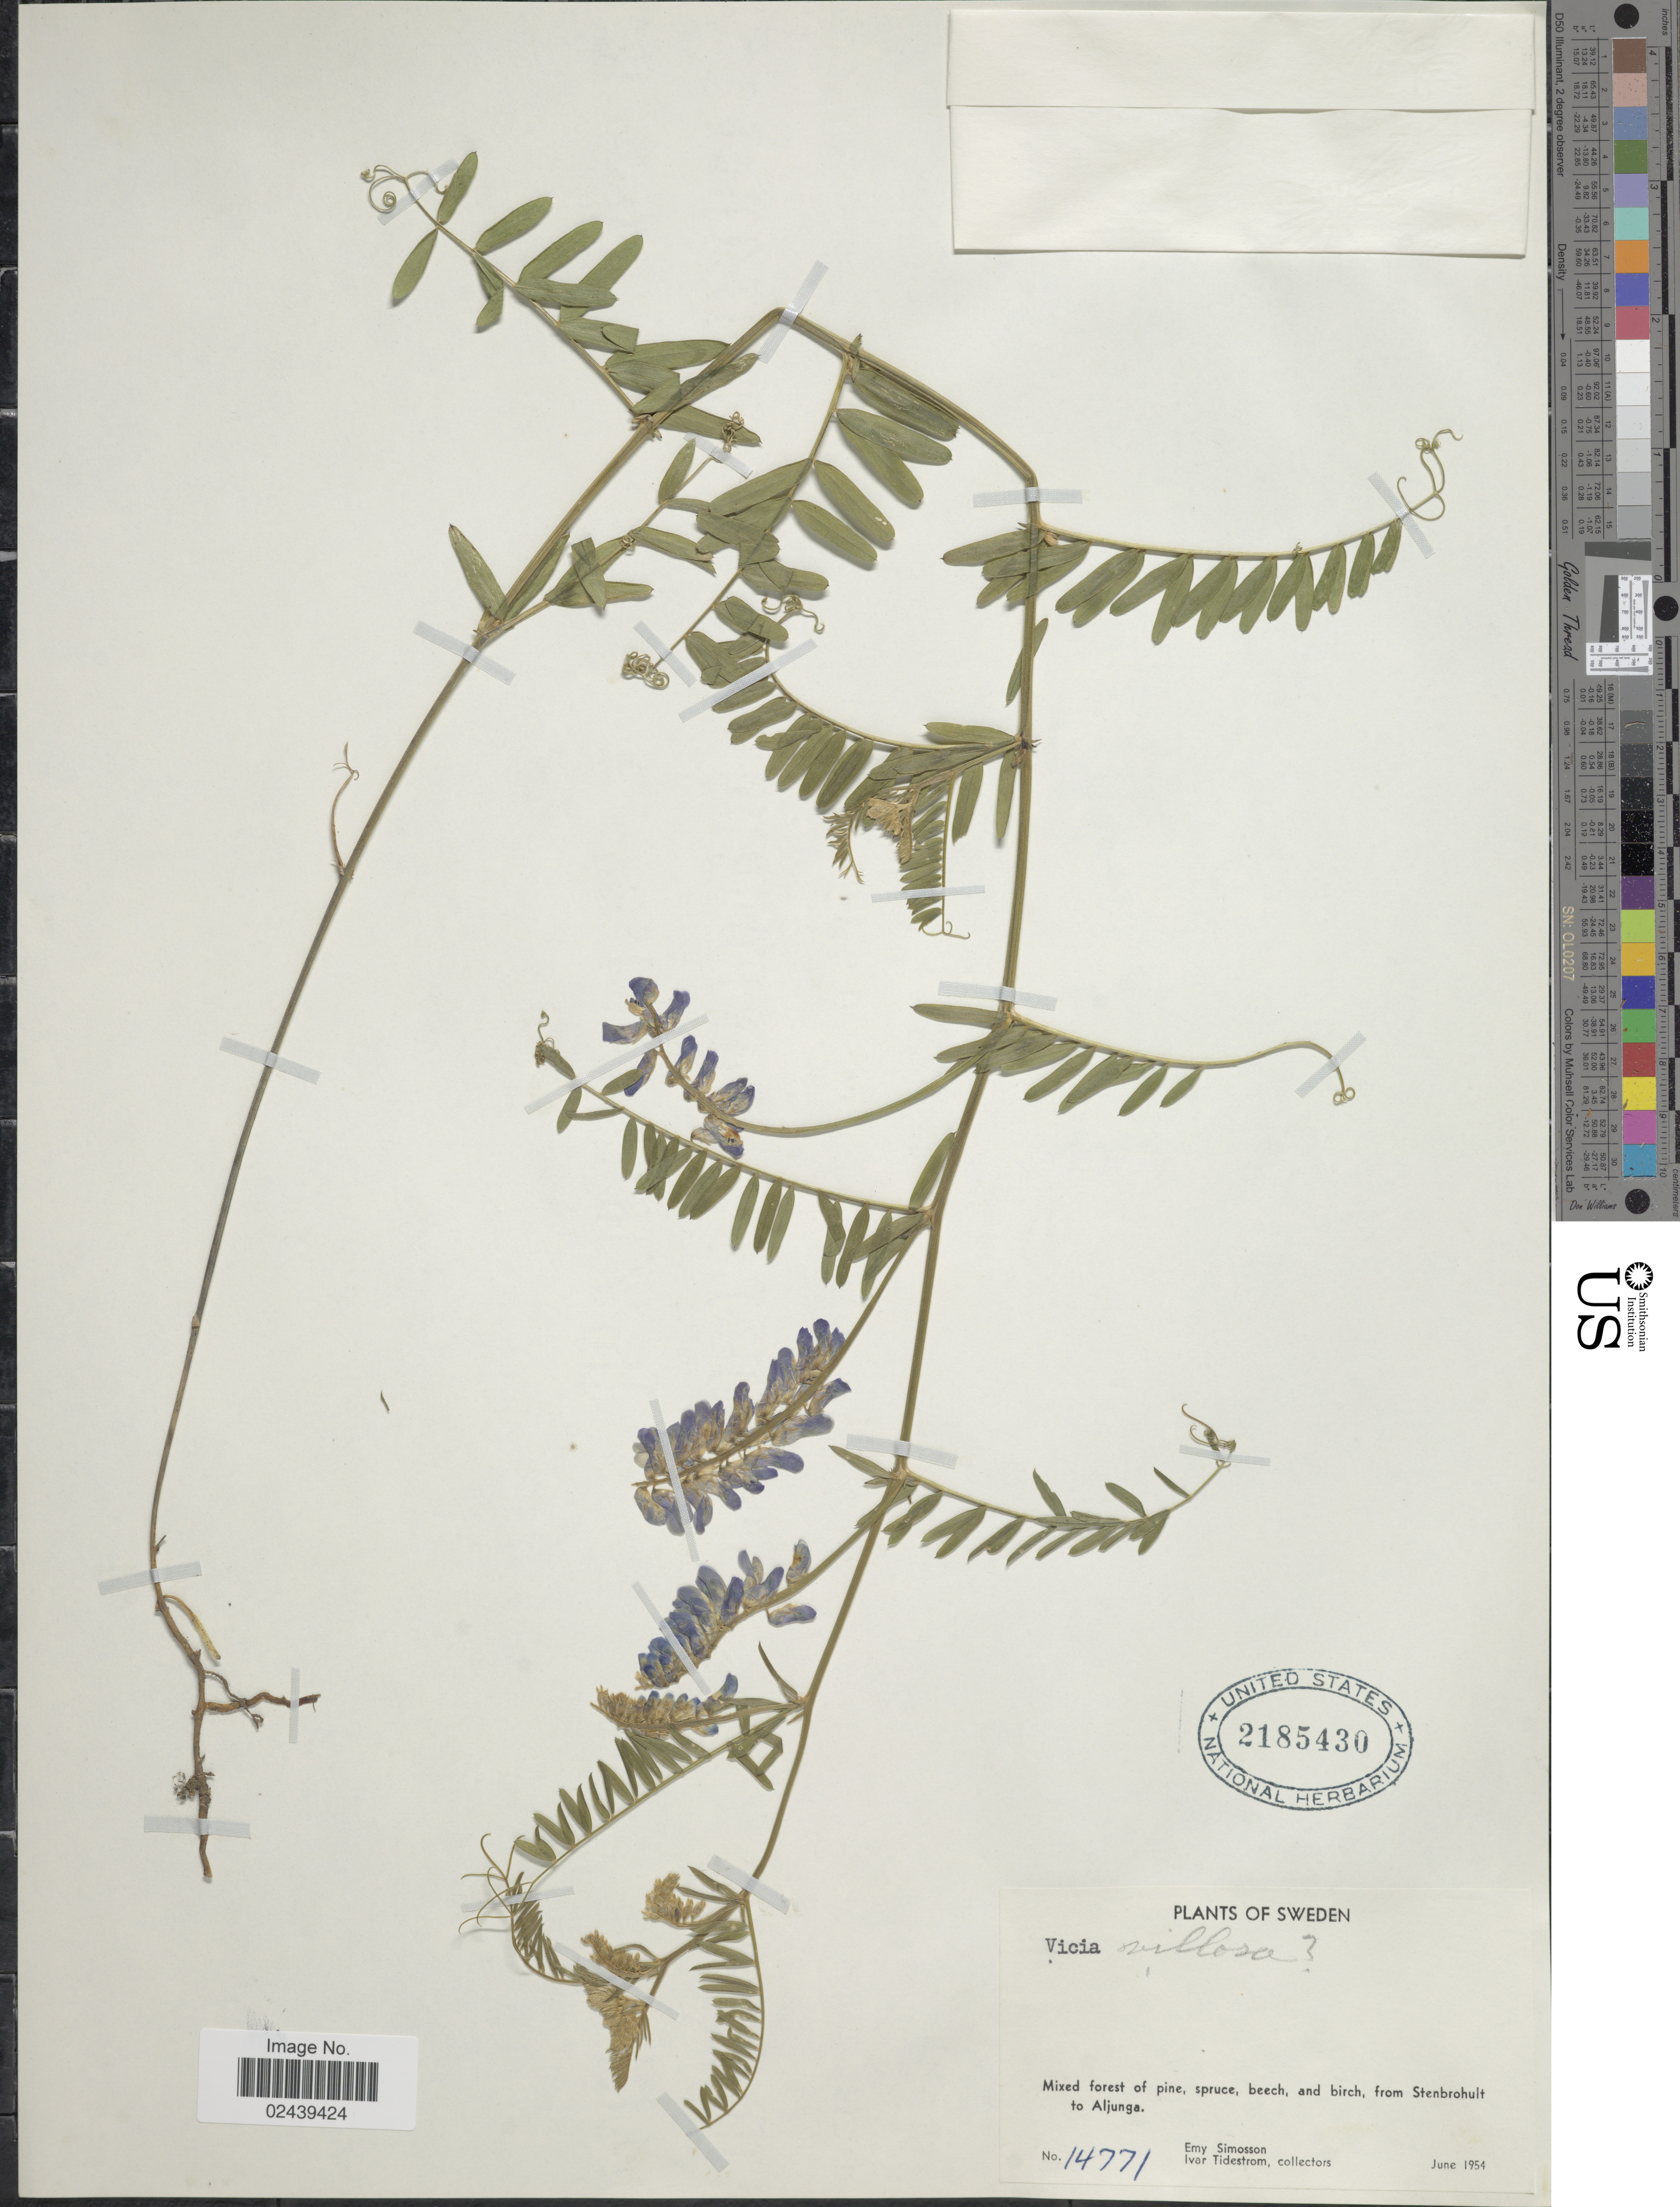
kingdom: Plantae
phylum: Tracheophyta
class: Magnoliopsida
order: Fabales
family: Fabaceae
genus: Vicia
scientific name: Vicia sp.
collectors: E. Simosson & I. F. Tidestrom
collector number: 14771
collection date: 1954-06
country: Sweden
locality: Mixed forest of pine, spruce, beechm and birch, from Stenbrohult to Aljunga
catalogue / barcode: US 2185430